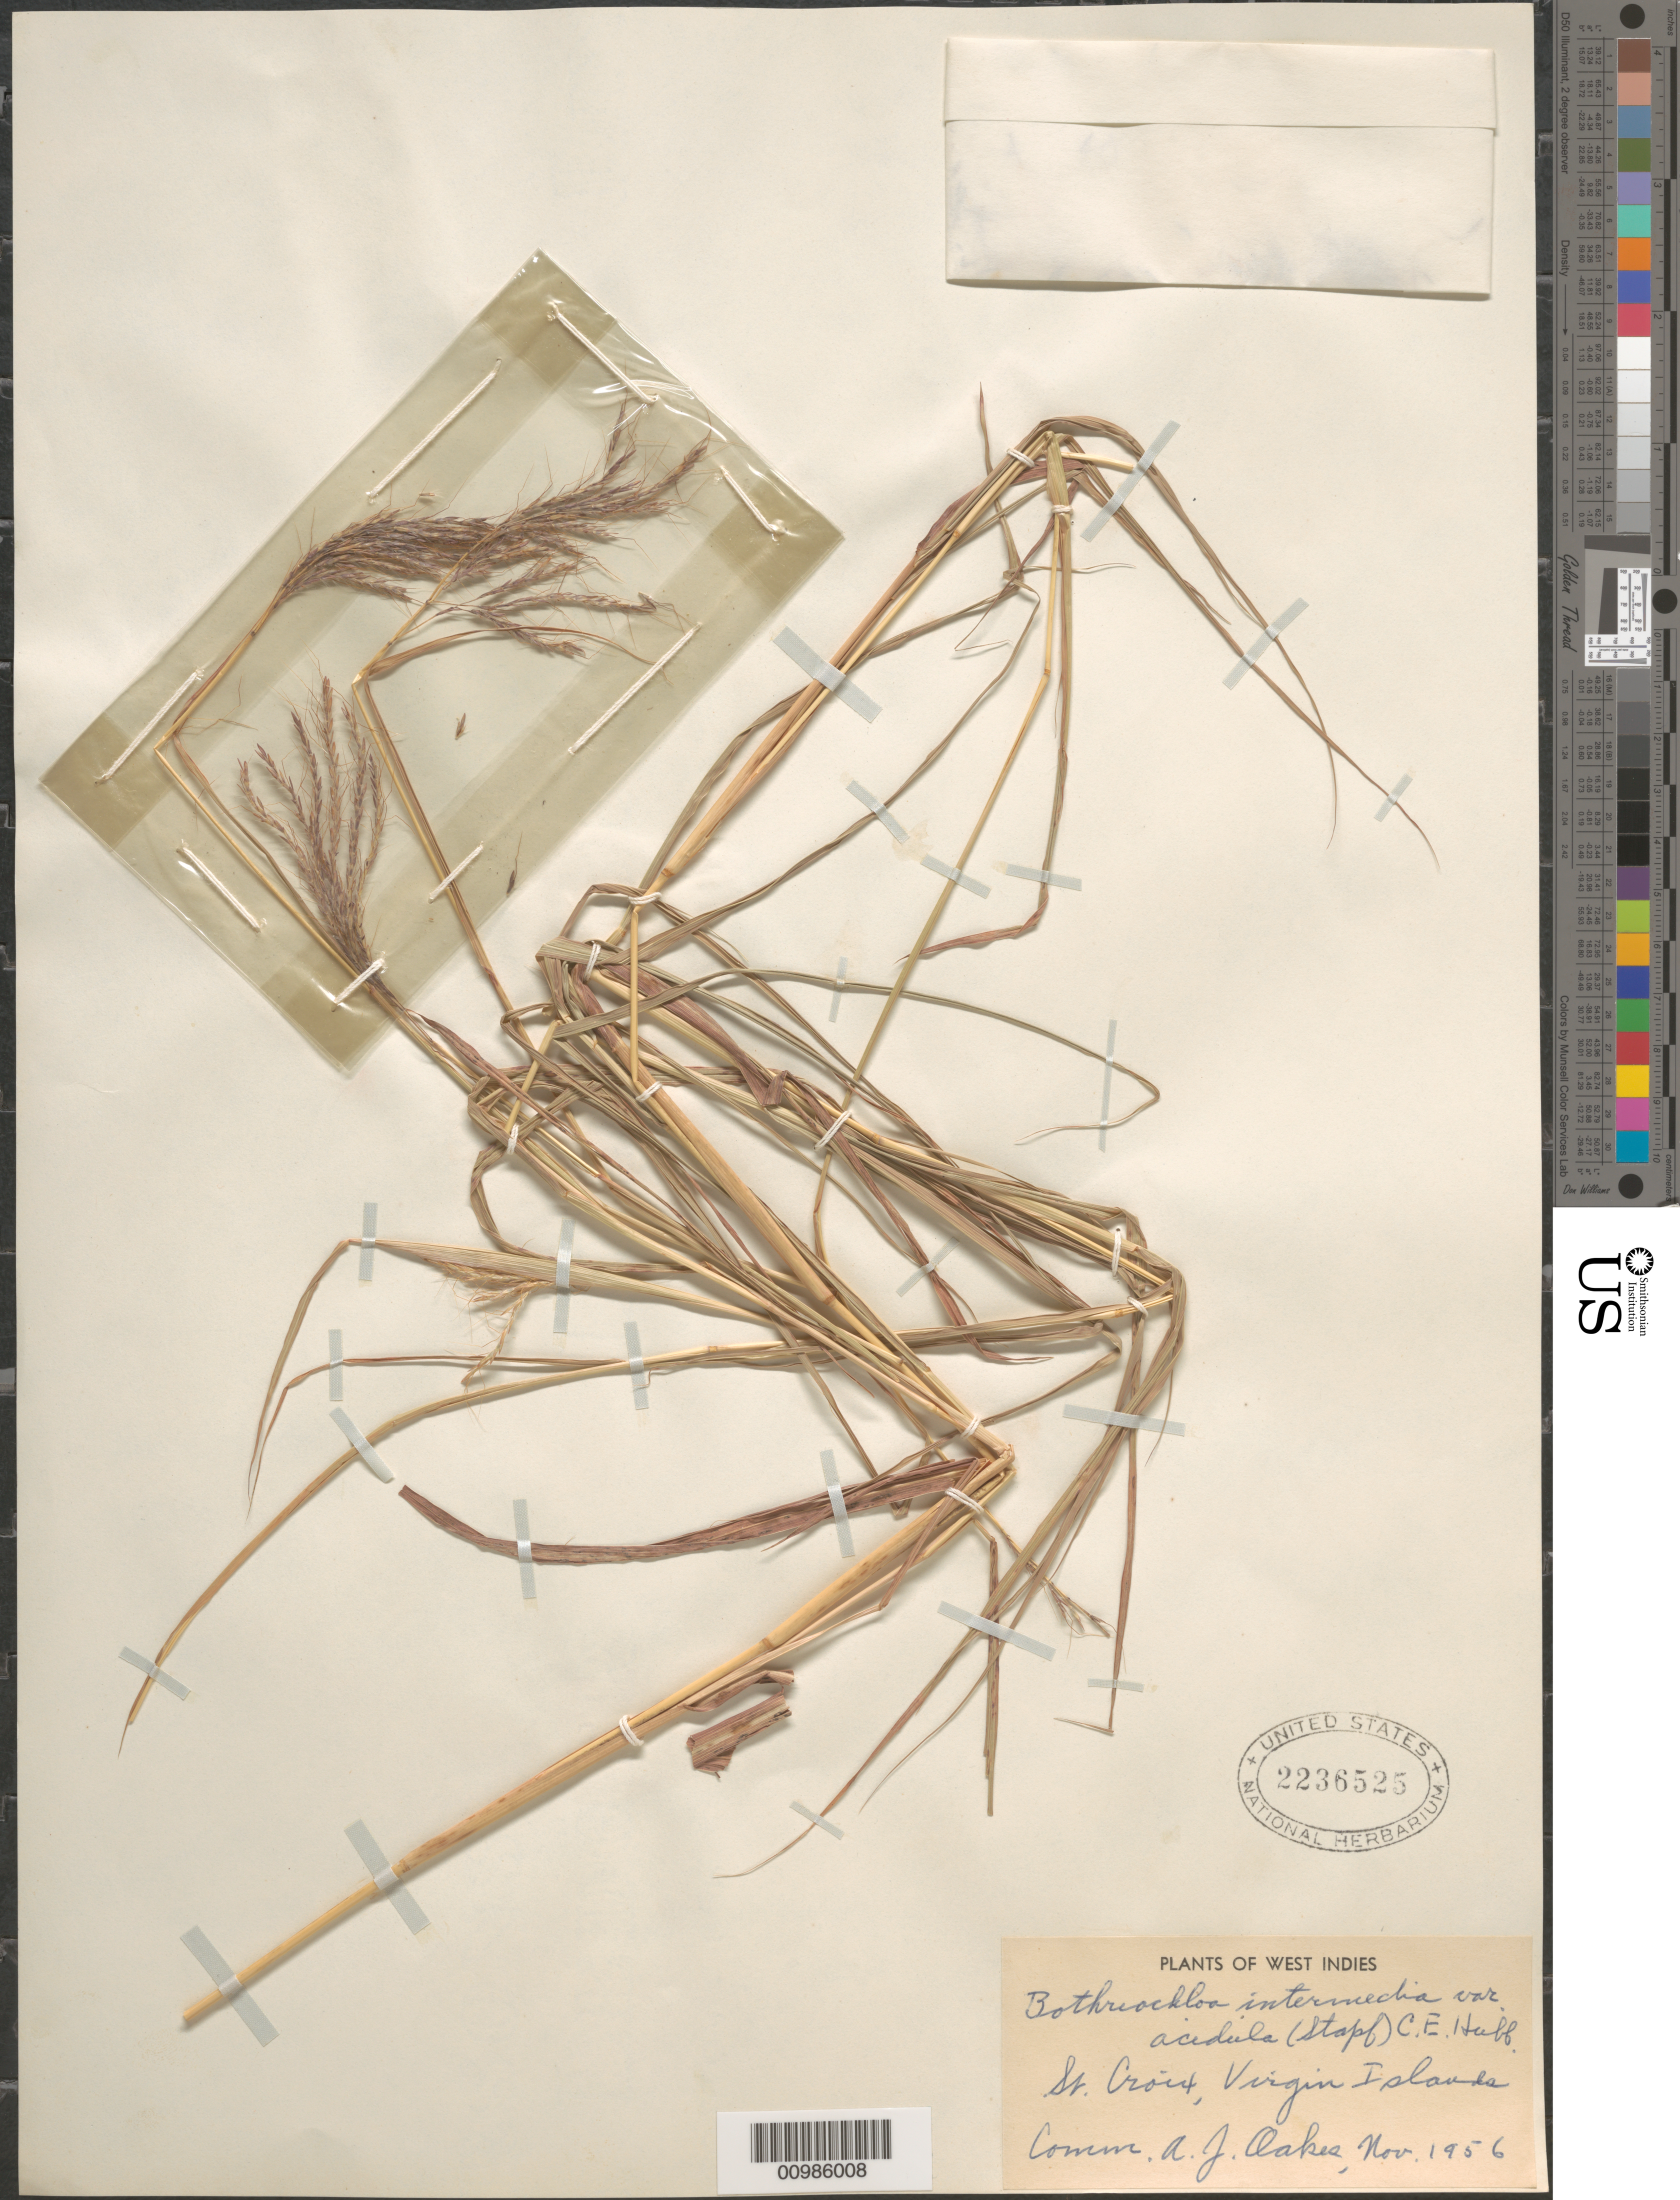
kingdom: Plantae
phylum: Tracheophyta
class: Liliopsida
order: Poales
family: Poaceae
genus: Bothriochloa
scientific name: Bothriochloa intermedia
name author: (R. Br.) A. Camus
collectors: A. Oakes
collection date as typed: Nov 1956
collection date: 1956-11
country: U.S. Virgin Islands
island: St. Croix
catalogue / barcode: US 2236525